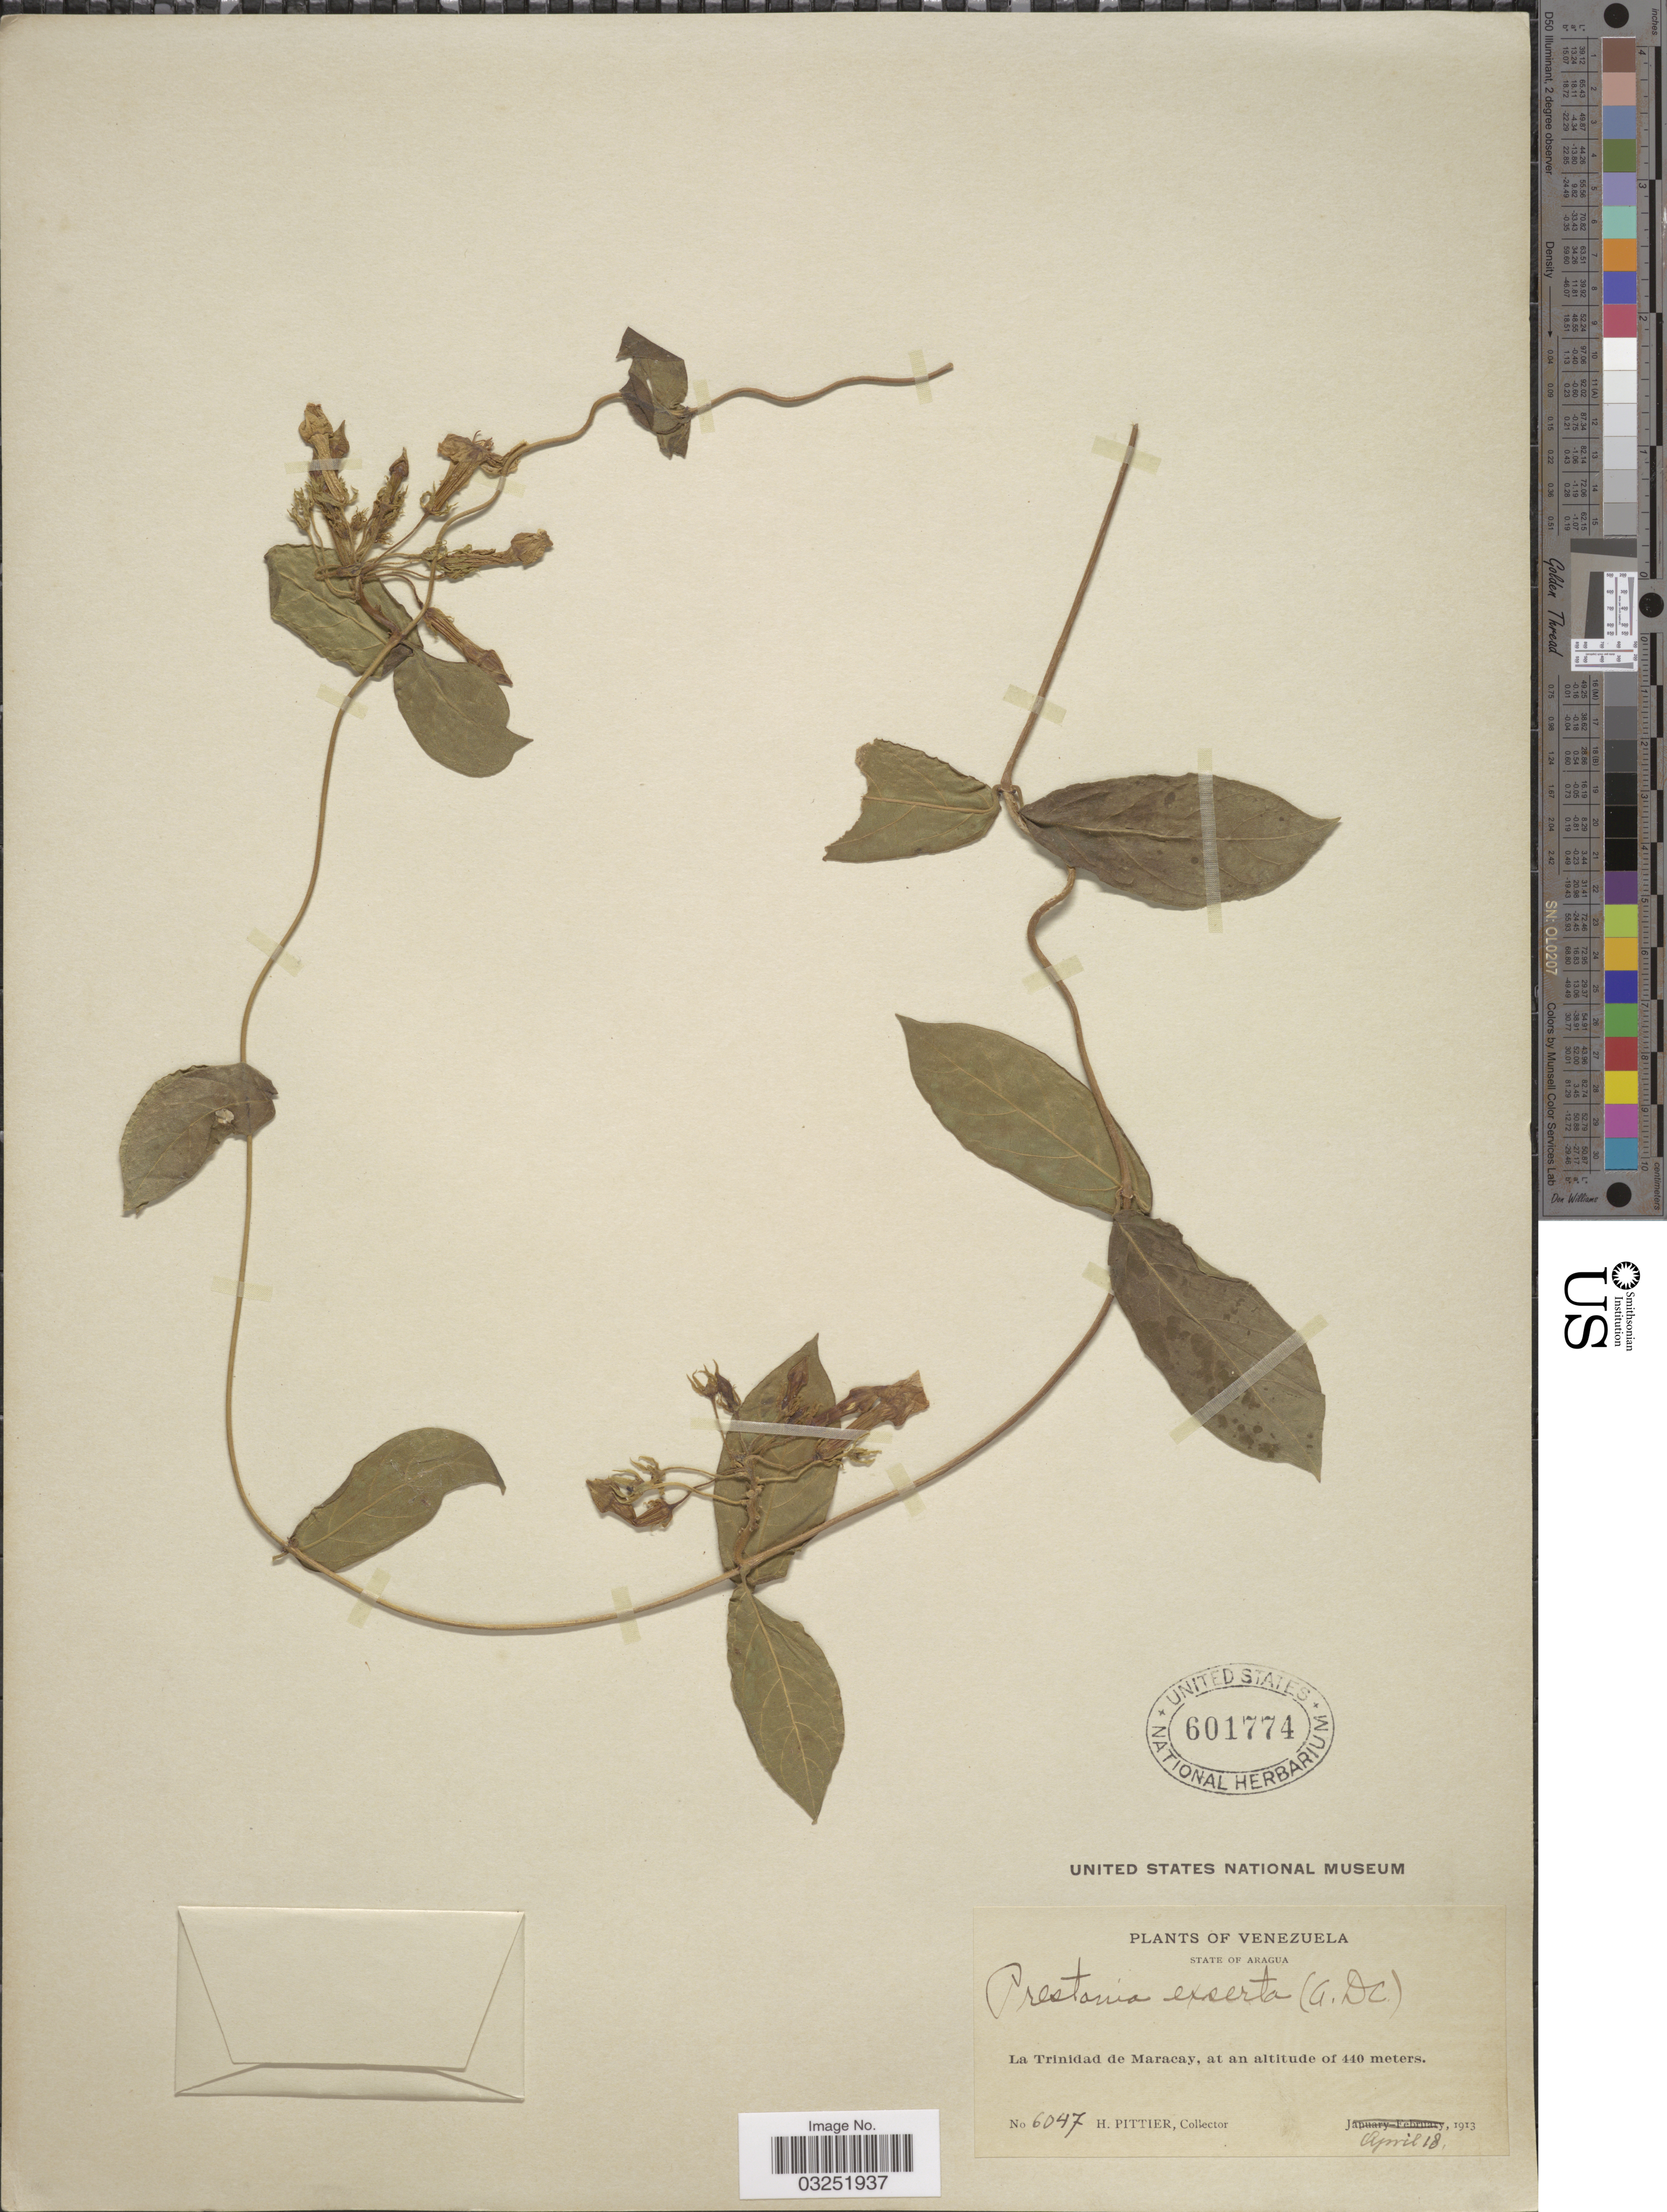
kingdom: Plantae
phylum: Tracheophyta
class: Magnoliopsida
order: Gentianales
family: Apocynaceae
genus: Prestonia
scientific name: Prestonia exserta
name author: (A. DC.) Standl.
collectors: H. F. Pittier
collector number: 6047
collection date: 1913-04-18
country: Venezuela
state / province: Aragua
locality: La Trinidad de Maracay.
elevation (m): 440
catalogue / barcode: US 601774